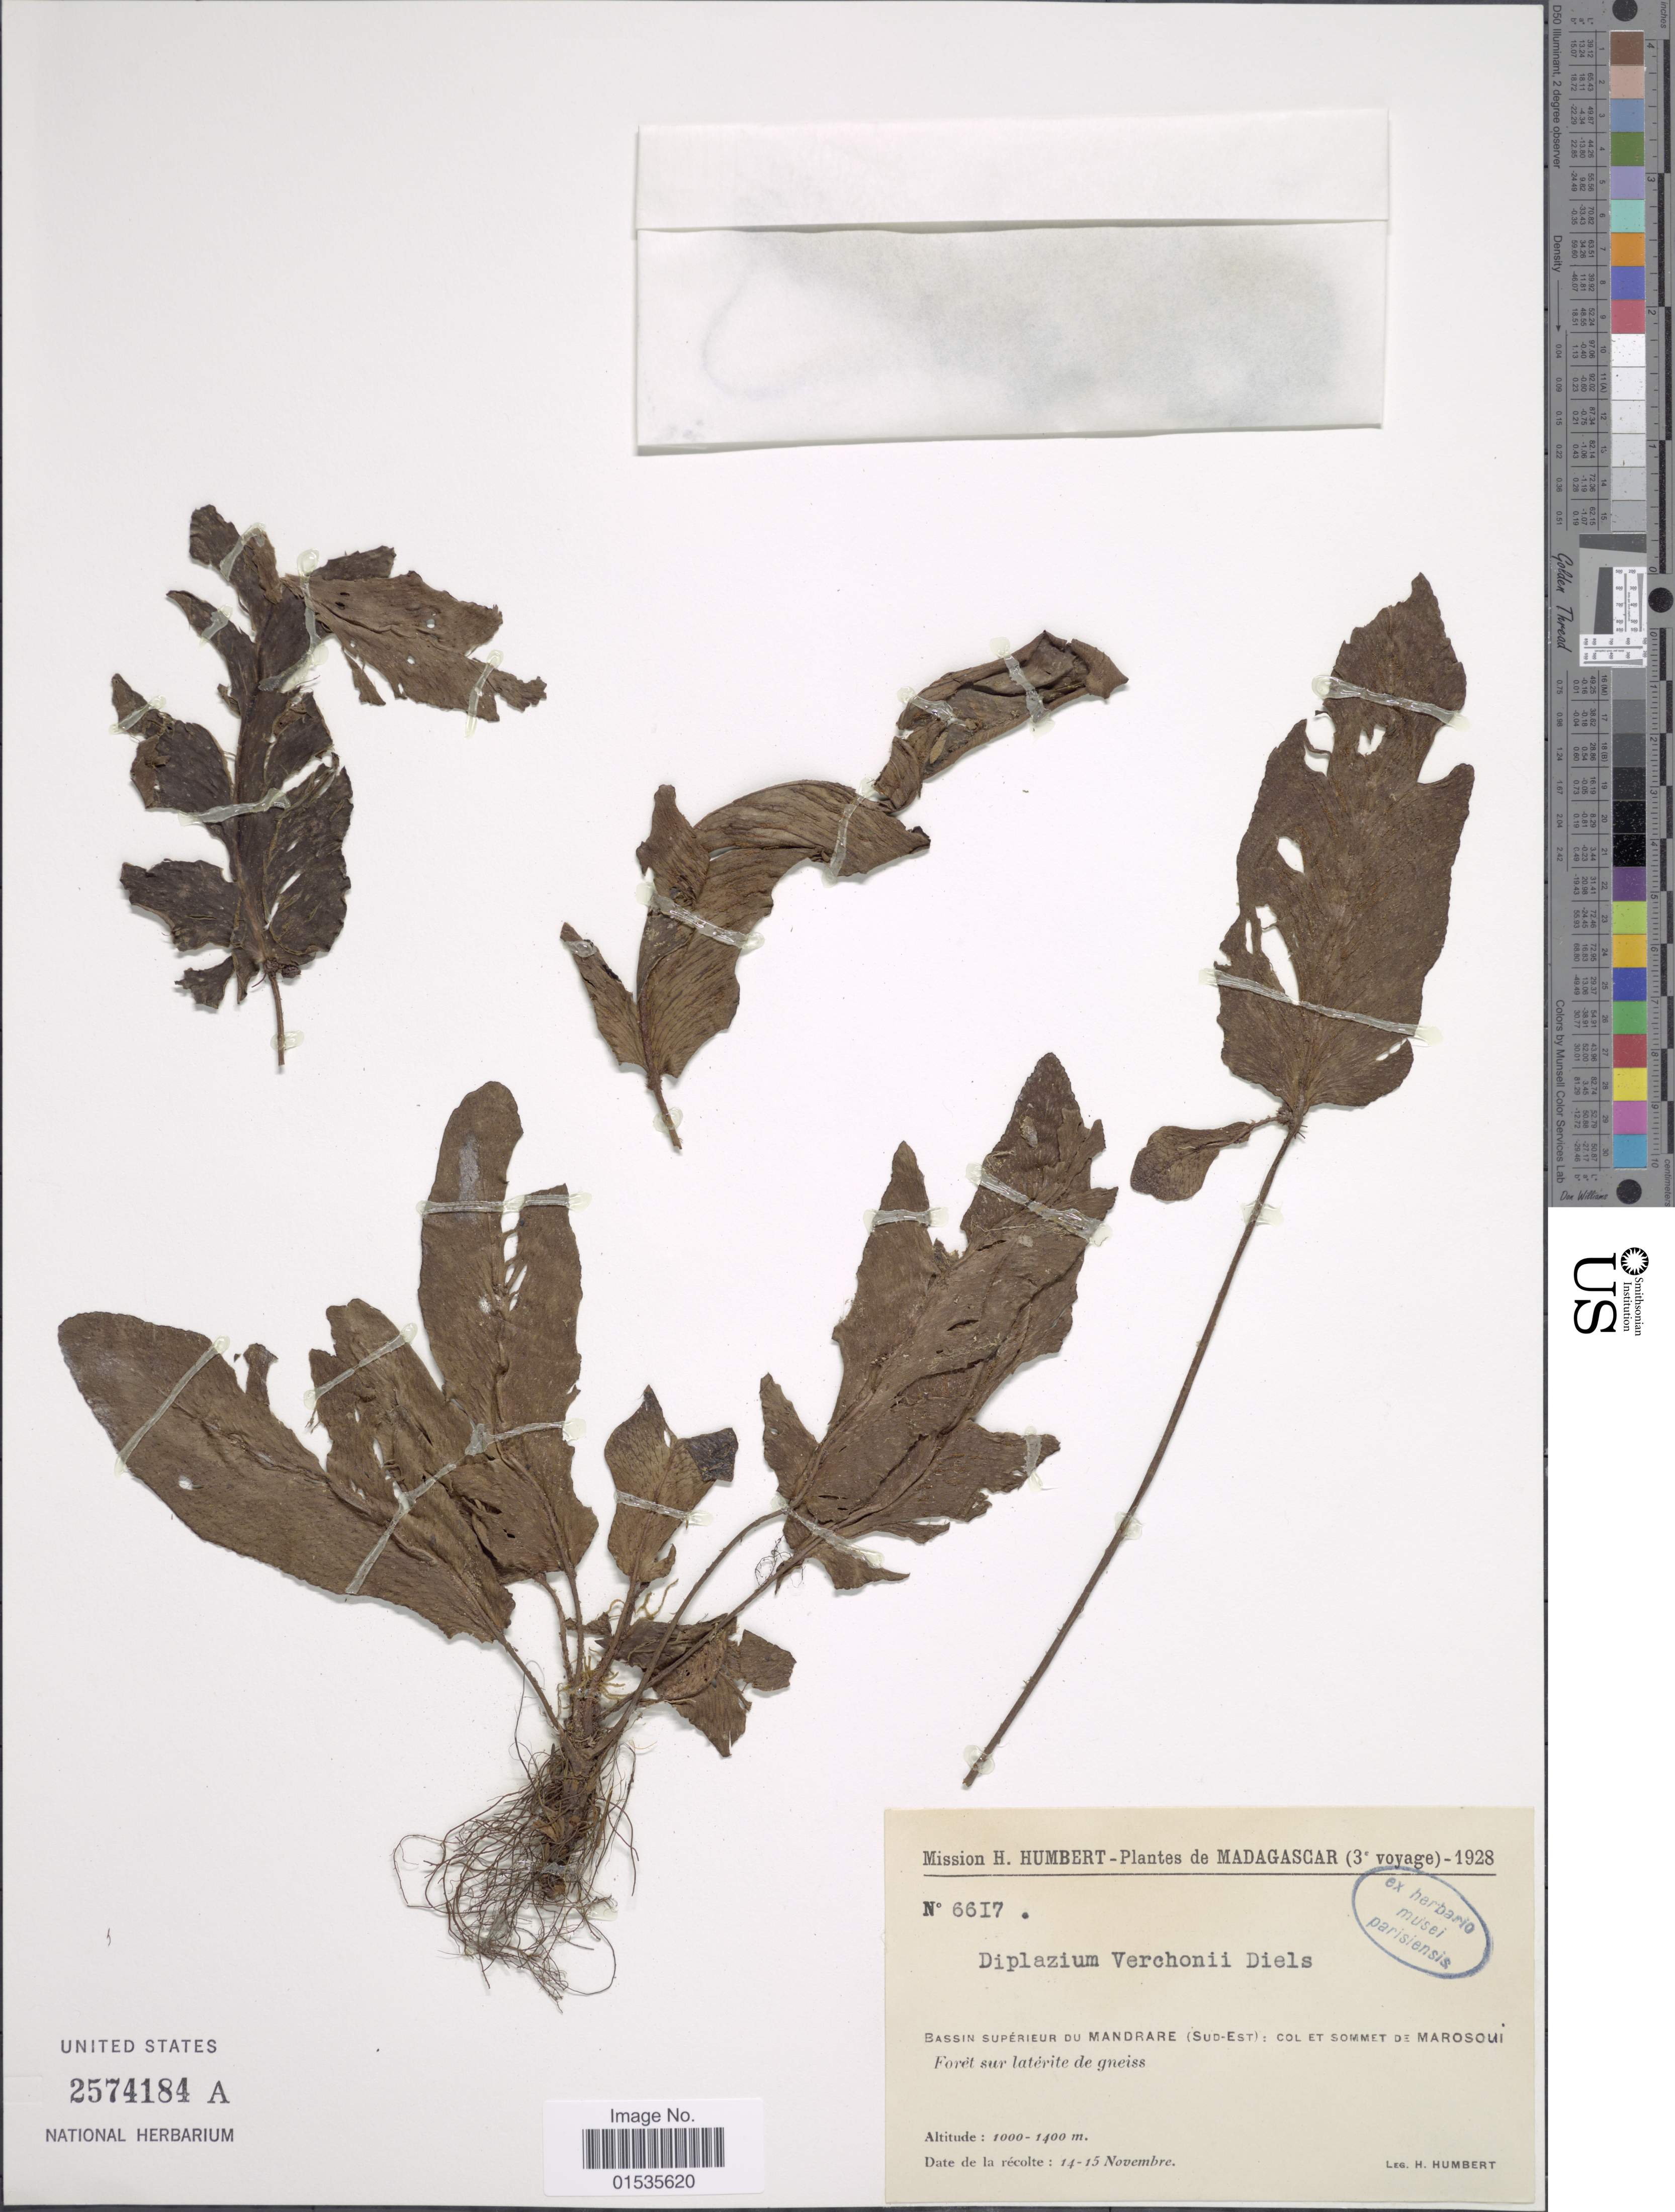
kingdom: Plantae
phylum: Tracheophyta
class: Polypodiopsida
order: Polypodiales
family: Athyriaceae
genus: Diplazium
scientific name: Diplazium verchonii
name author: Diels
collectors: H. Humbert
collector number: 6617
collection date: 1928-11-14/1928-11-15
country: Madagascar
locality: Bassin superieru du Mandrare (Sud-est): Col Et sommet de Marosoui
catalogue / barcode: US 2574184A